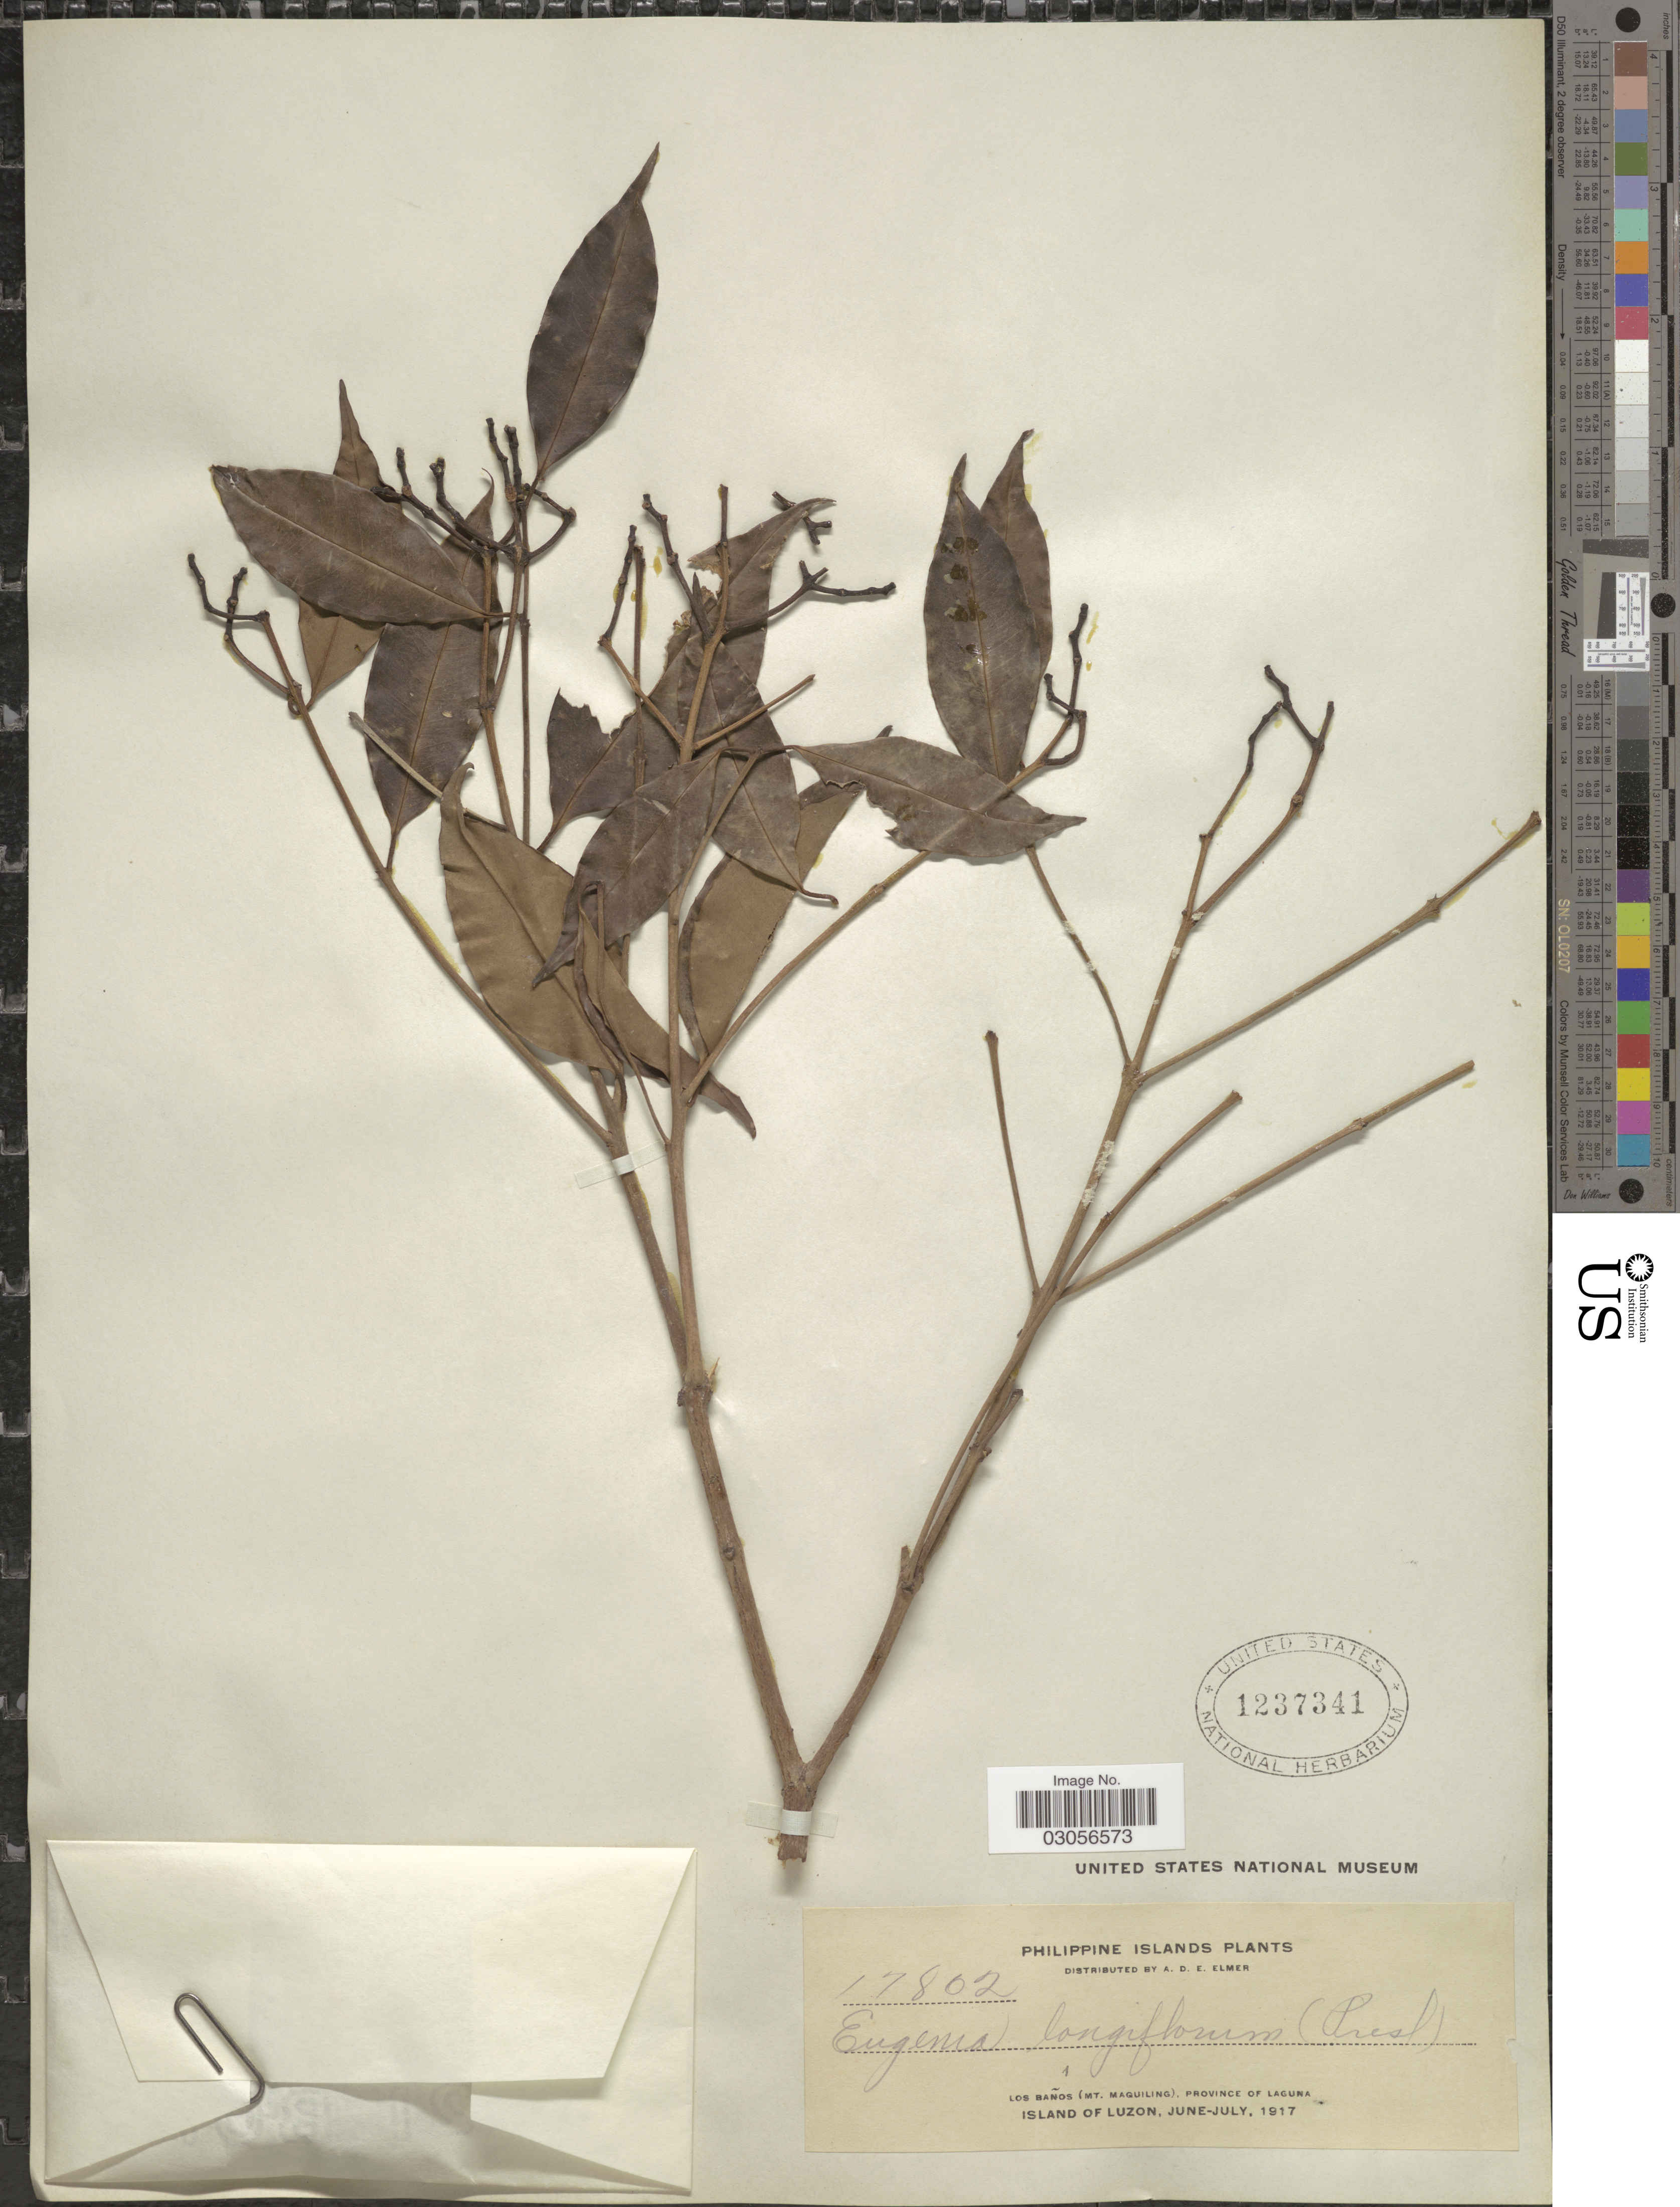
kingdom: Plantae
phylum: Tracheophyta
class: Magnoliopsida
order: Myrtales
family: Myrtaceae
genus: Syzygium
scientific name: Syzygium cerasiforme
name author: (Blume) Merr. & L.M. Perry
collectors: A. D. E. Elmer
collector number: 17802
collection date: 1917-06/1917-07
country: Philippines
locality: Philippine Islands, Los Baños (Mt. Maquiling), Province of Laguna, Island of Luzon.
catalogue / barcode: US 1237341